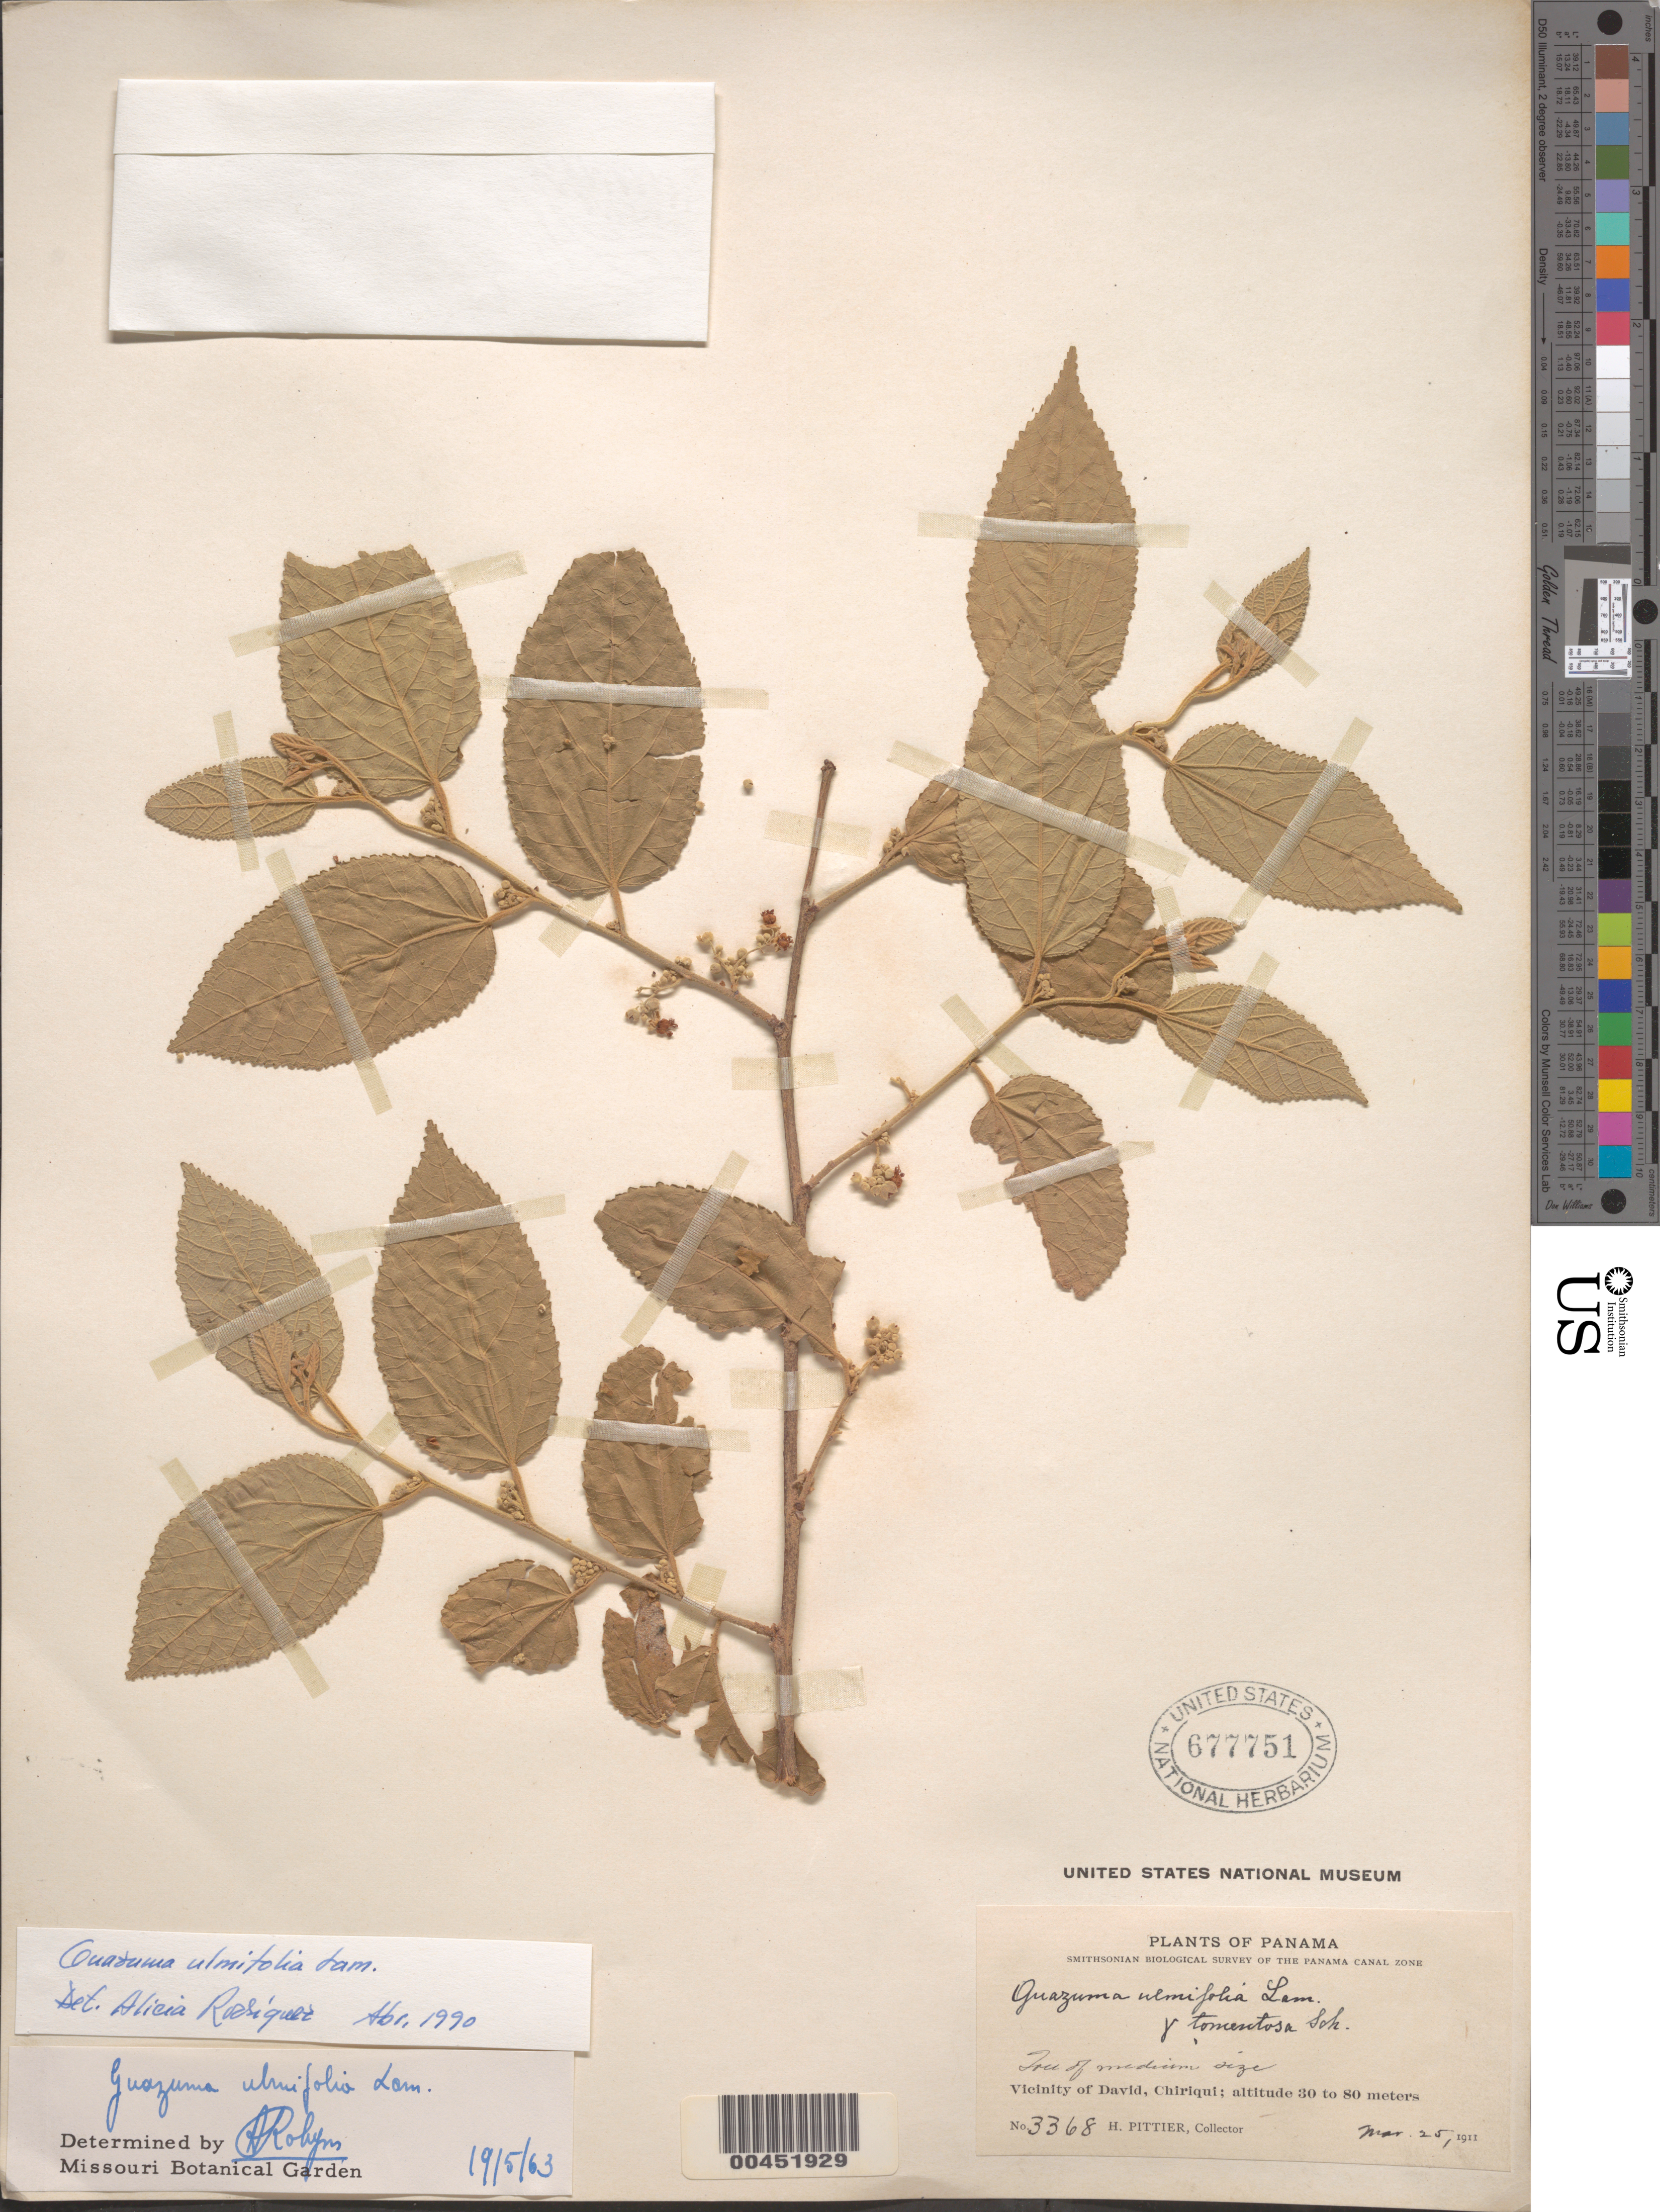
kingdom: Plantae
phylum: Tracheophyta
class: Magnoliopsida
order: Malvales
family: Malvaceae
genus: Guazuma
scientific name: Guazuma ulmifolia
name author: Lam.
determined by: Rodríguez, A.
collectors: H. F. Pittier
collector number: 3368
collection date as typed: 25 Mar 1911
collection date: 1911-03-25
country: Panama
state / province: Chiriquí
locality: Vicinity of David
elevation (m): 30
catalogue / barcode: US 677751